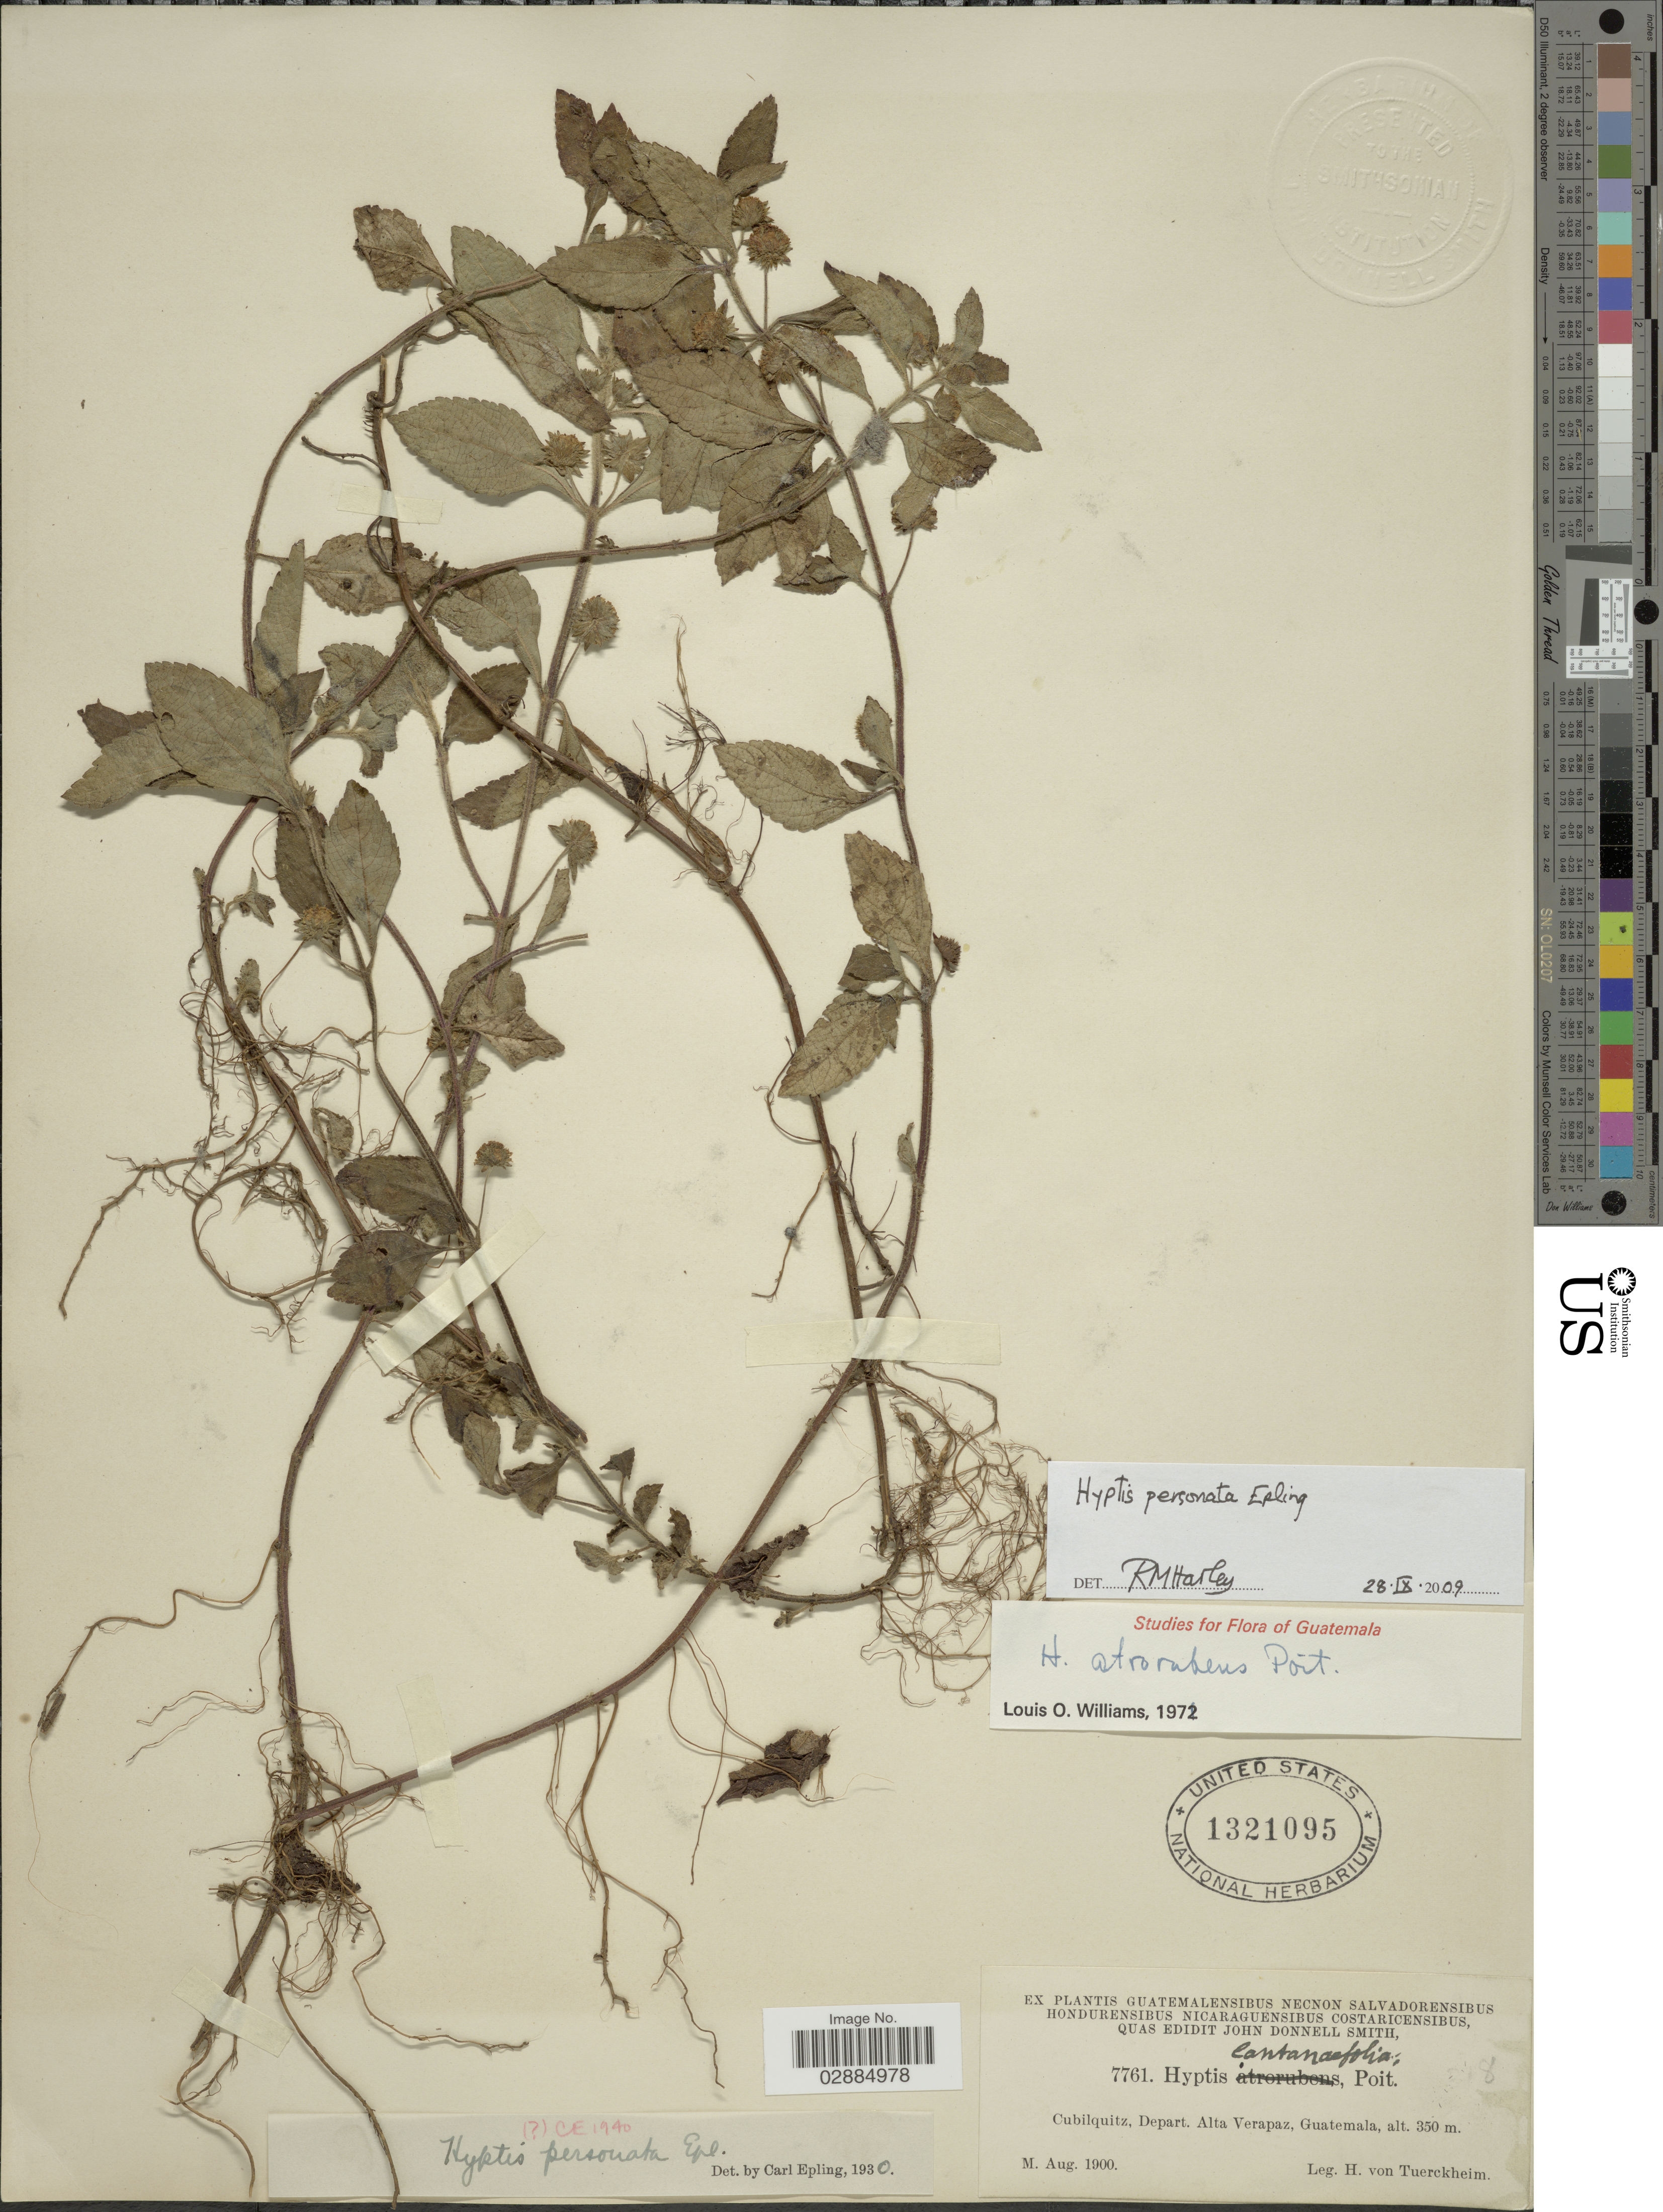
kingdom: Plantae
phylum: Tracheophyta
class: Magnoliopsida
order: Lamiales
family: Lamiaceae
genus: Hyptis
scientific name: Hyptis personata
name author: Epling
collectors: H. von Türckheim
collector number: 7761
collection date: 1900-08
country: Guatemala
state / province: Alta Verapaz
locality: Cubilquitz, Depart. Alta Verapaz, Guatemala.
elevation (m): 350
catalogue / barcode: US 1321095